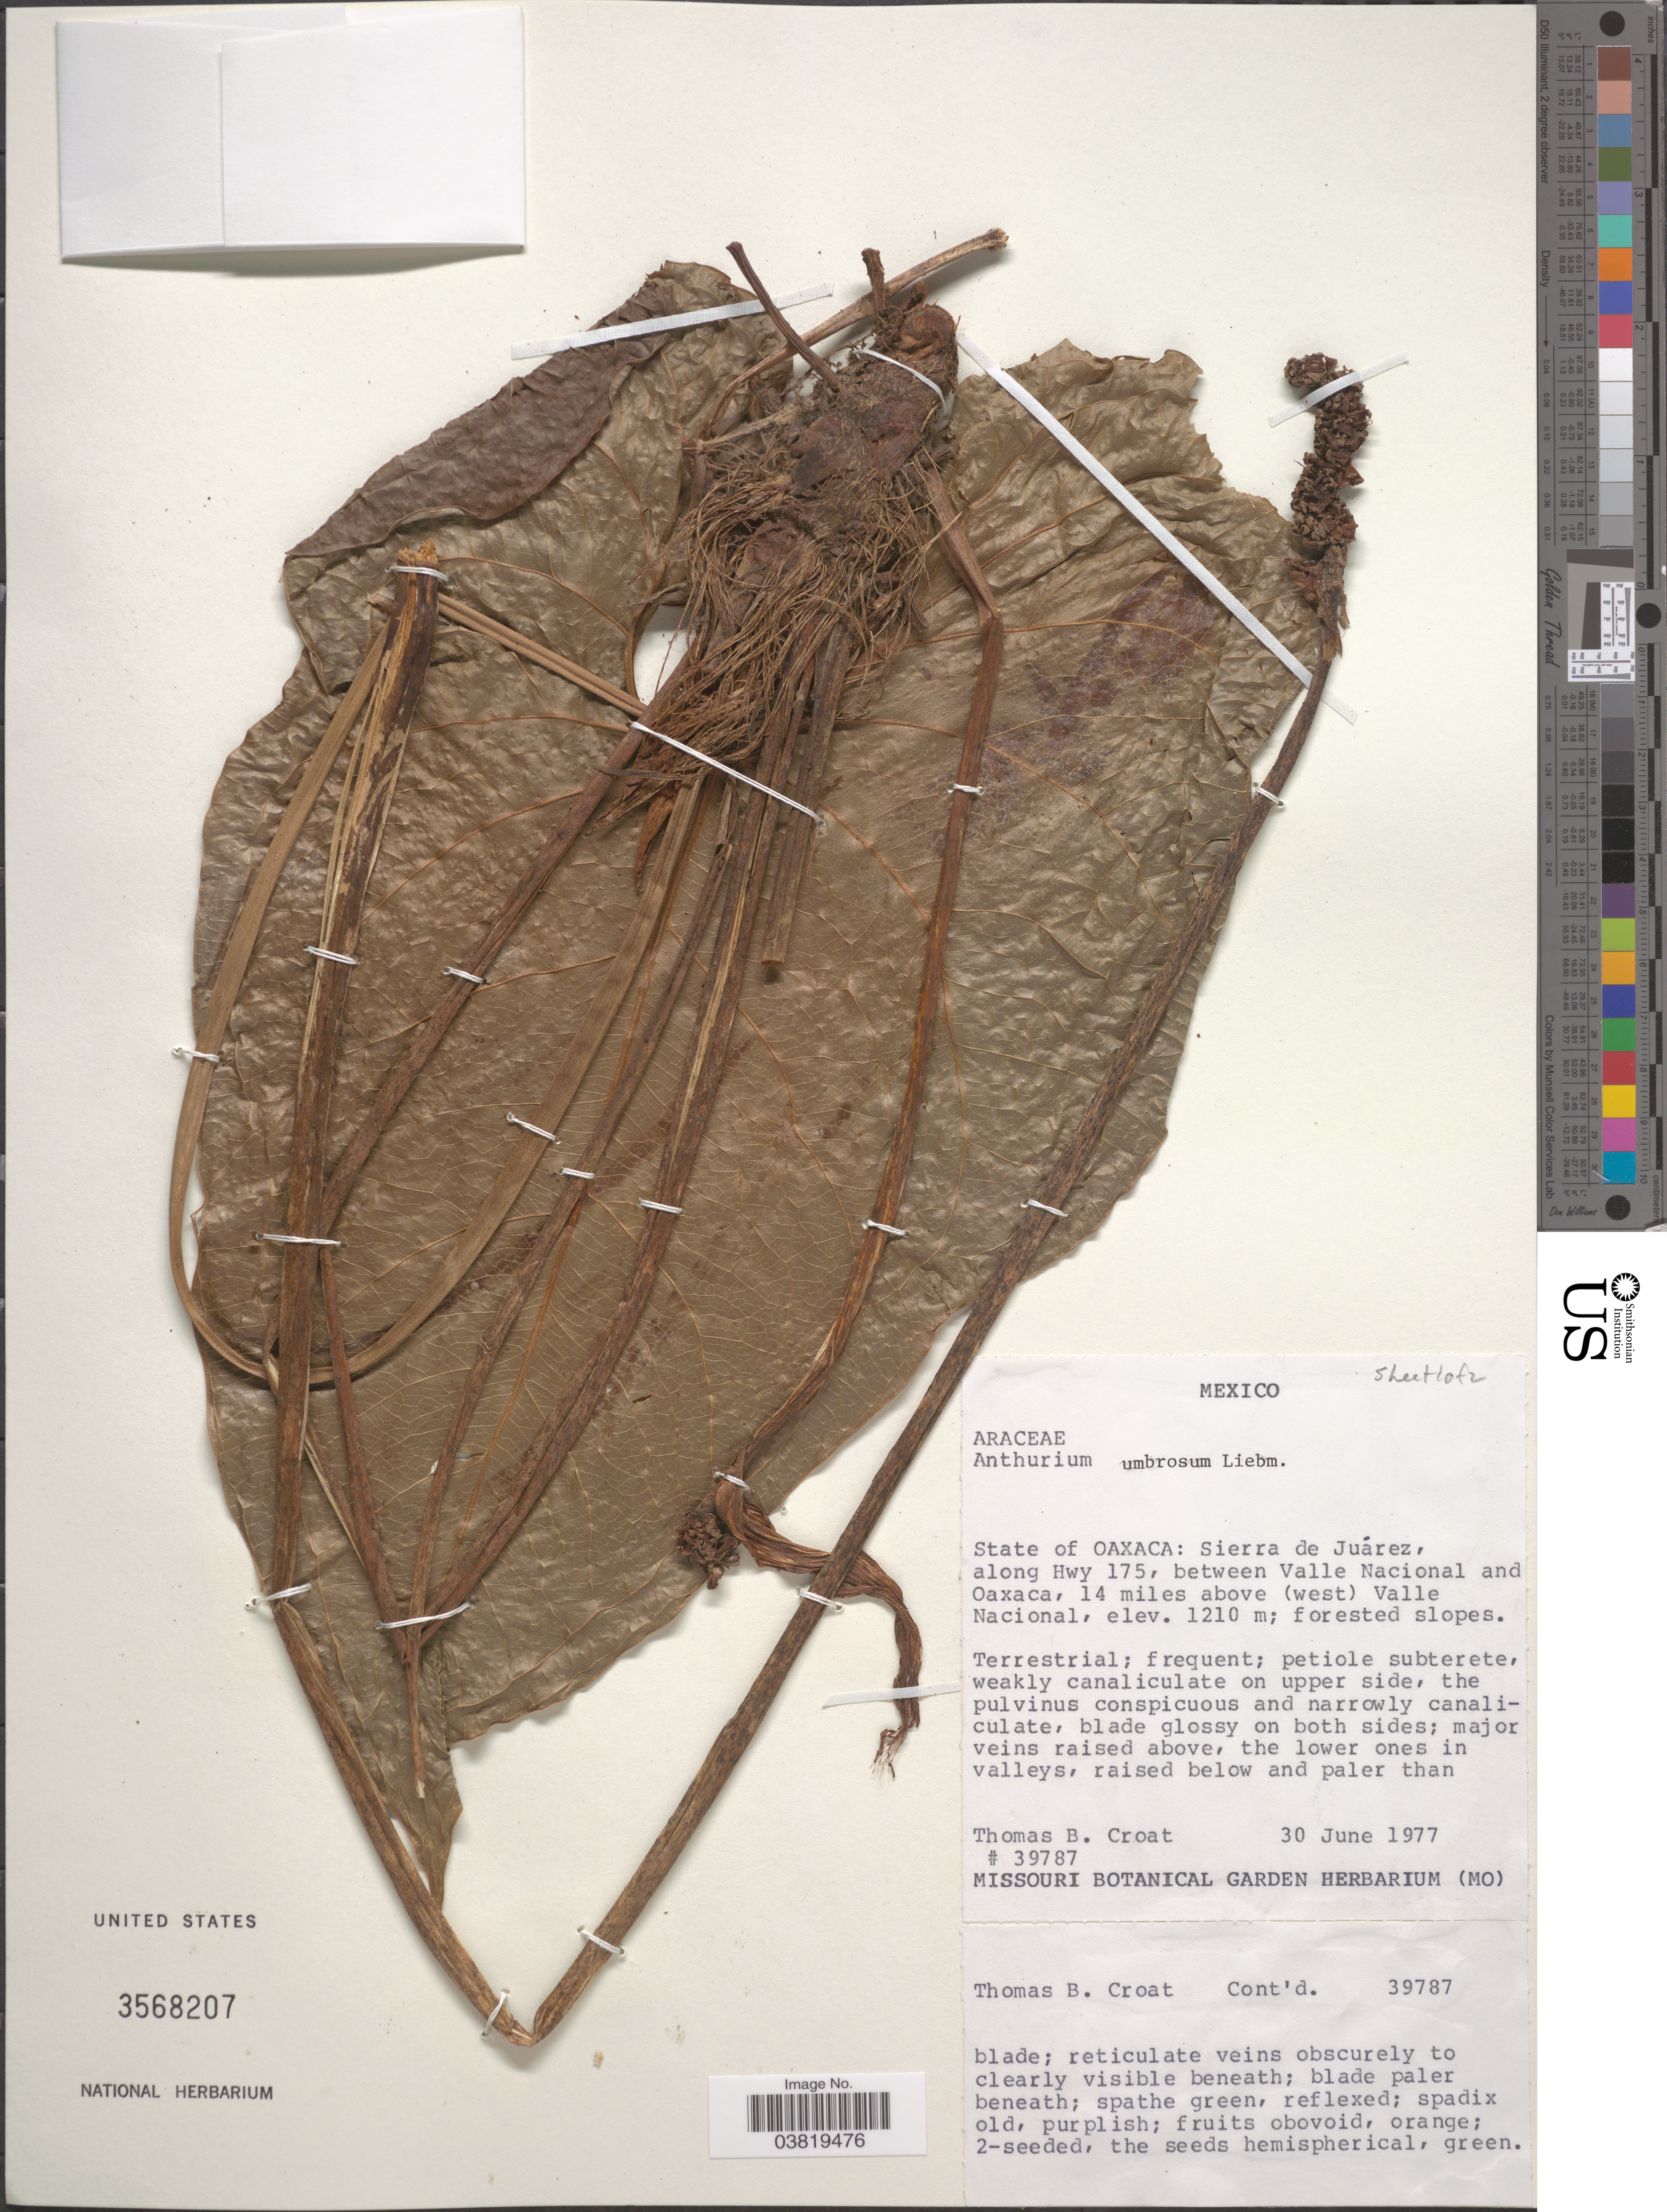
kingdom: Plantae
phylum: Tracheophyta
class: Liliopsida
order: Alismatales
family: Araceae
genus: Anthurium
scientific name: Anthurium umbrosum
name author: Liebm.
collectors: T. B. Croat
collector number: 39787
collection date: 1977-06-30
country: Mexico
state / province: Oaxaca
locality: Sierra de Juárez, along Hwy 175, between Valle Nacional and Oaxaca, 14 miles above (west) Valle Nacional.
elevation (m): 1210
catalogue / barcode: US 3568207